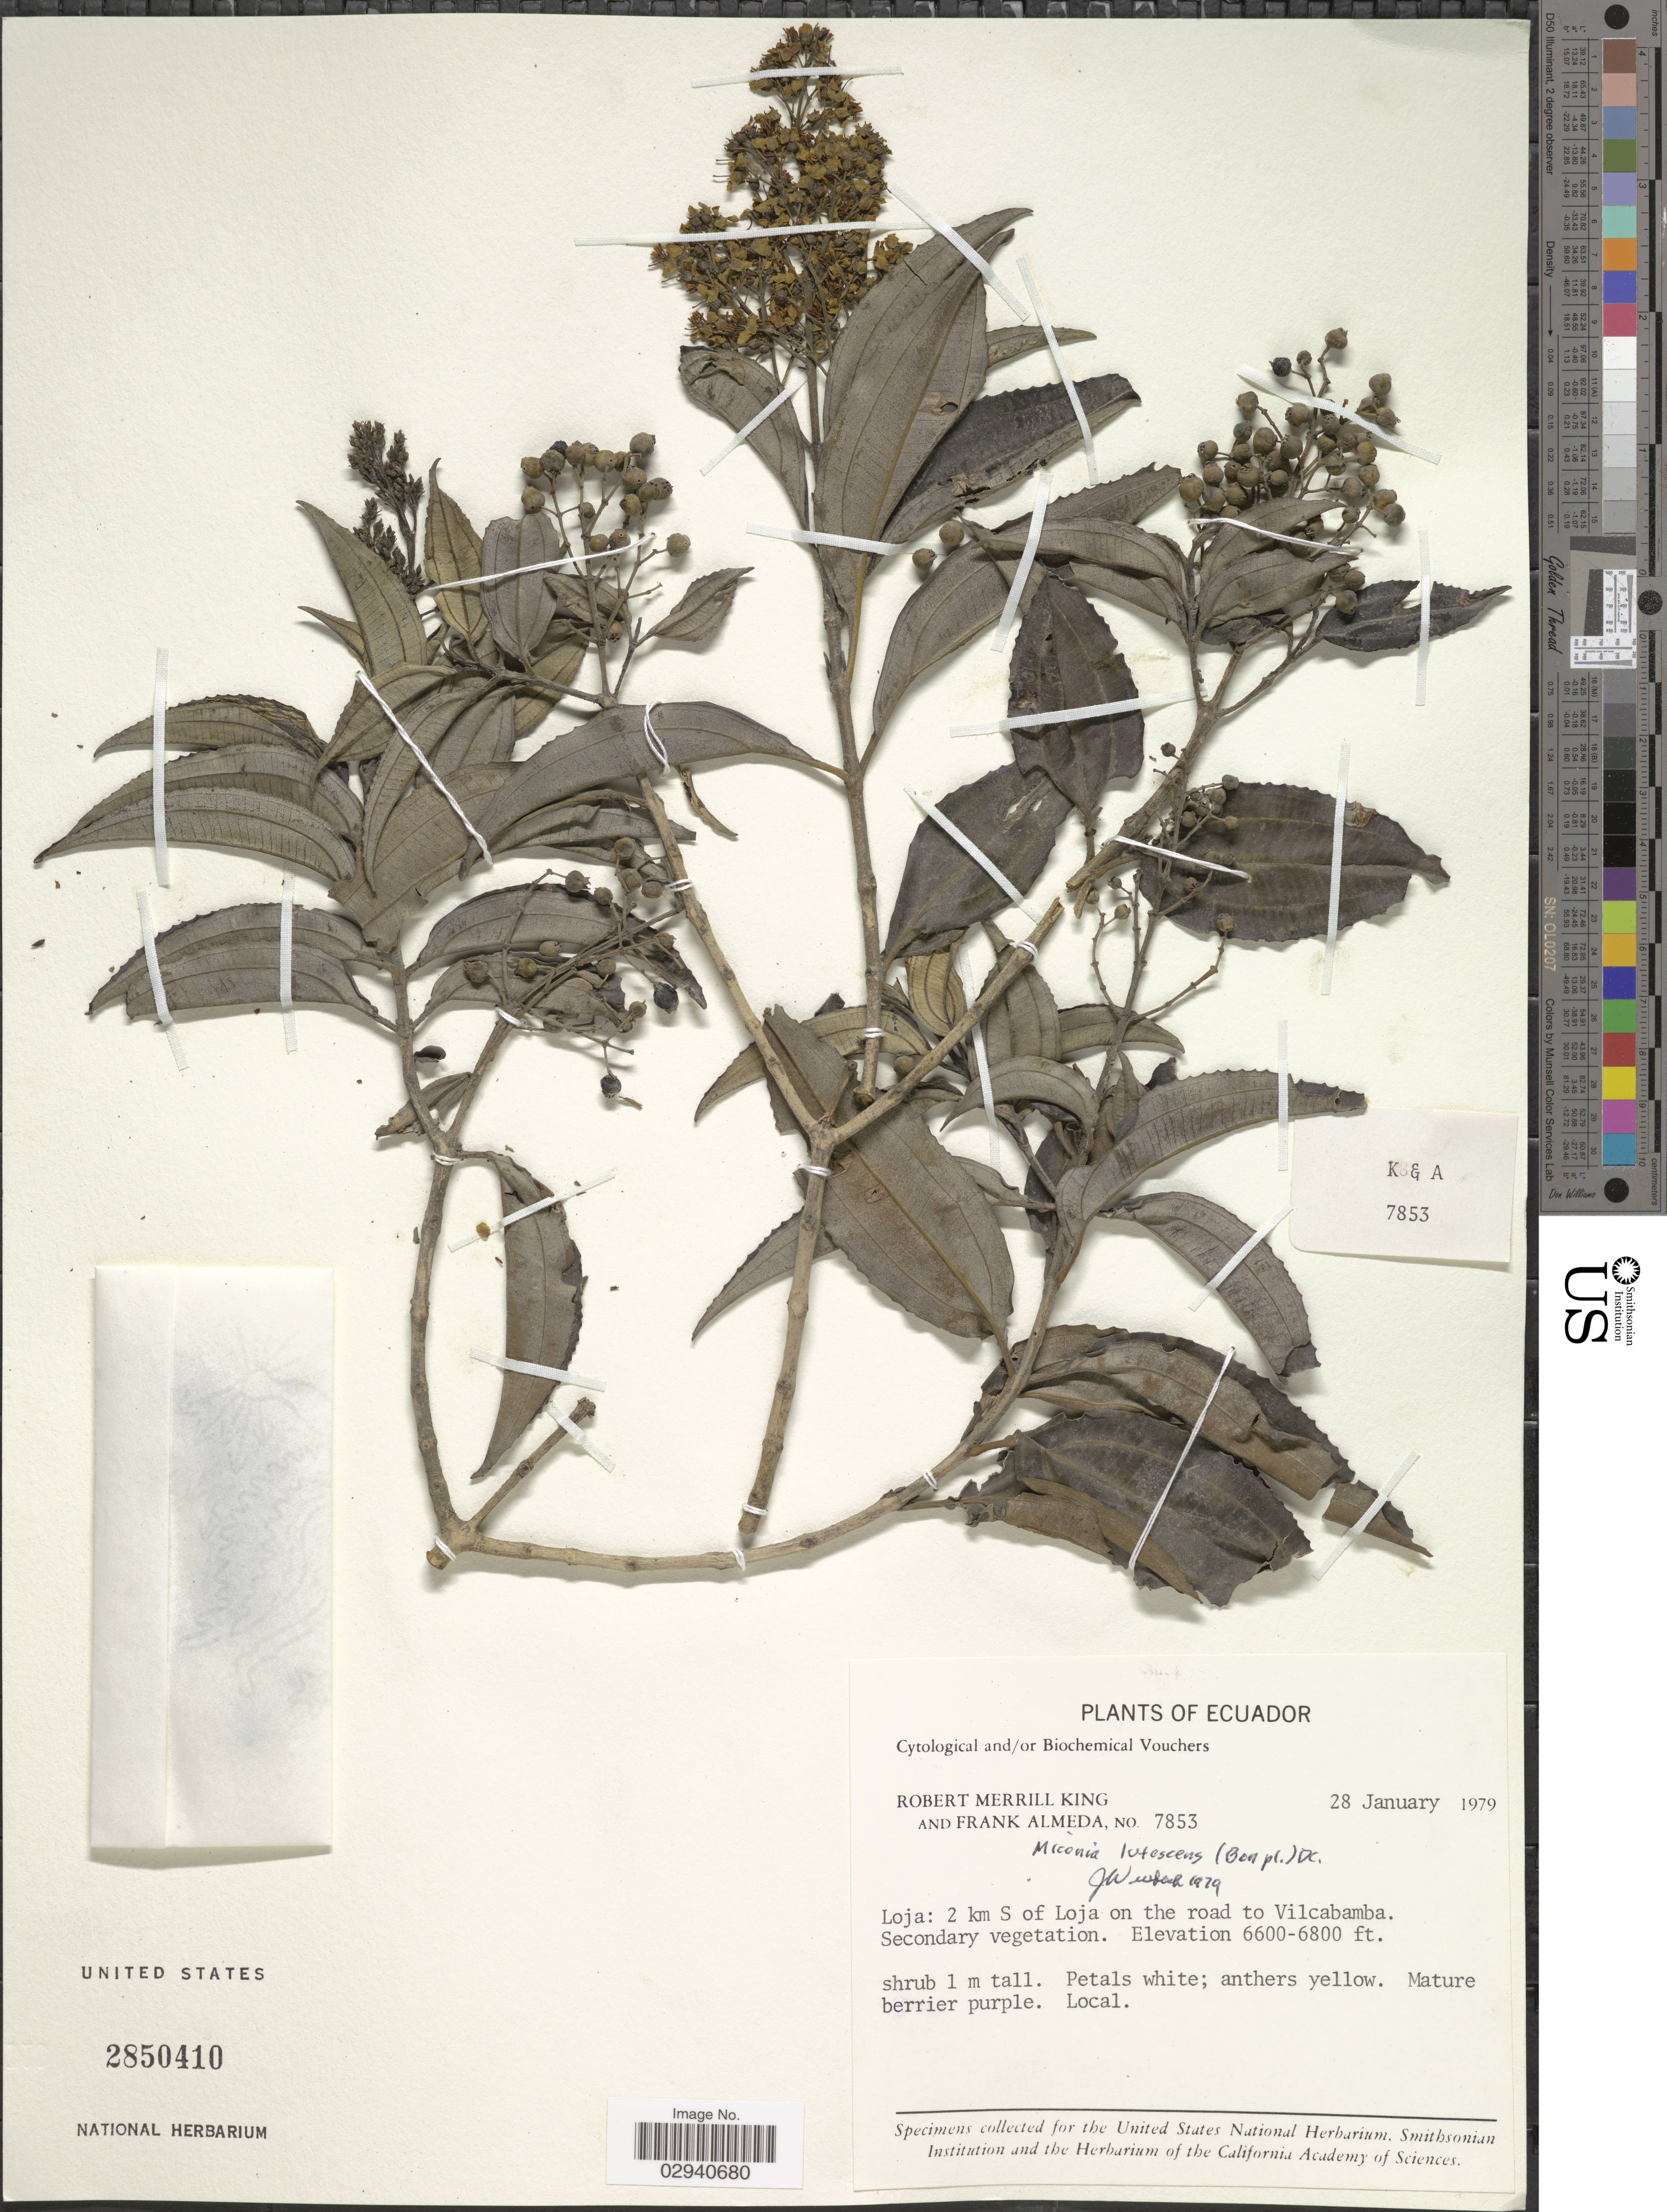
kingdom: Plantae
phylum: Tracheophyta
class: Magnoliopsida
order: Myrtales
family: Melastomataceae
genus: Miconia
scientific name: Miconia lutescens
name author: (Bonpl.) DC.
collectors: R. M. King & F. Almeda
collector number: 7853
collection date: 1979-01-28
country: Ecuador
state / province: Loja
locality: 2 km S of Loja on the road to Vilcabamba.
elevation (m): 2012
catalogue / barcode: US 2850410